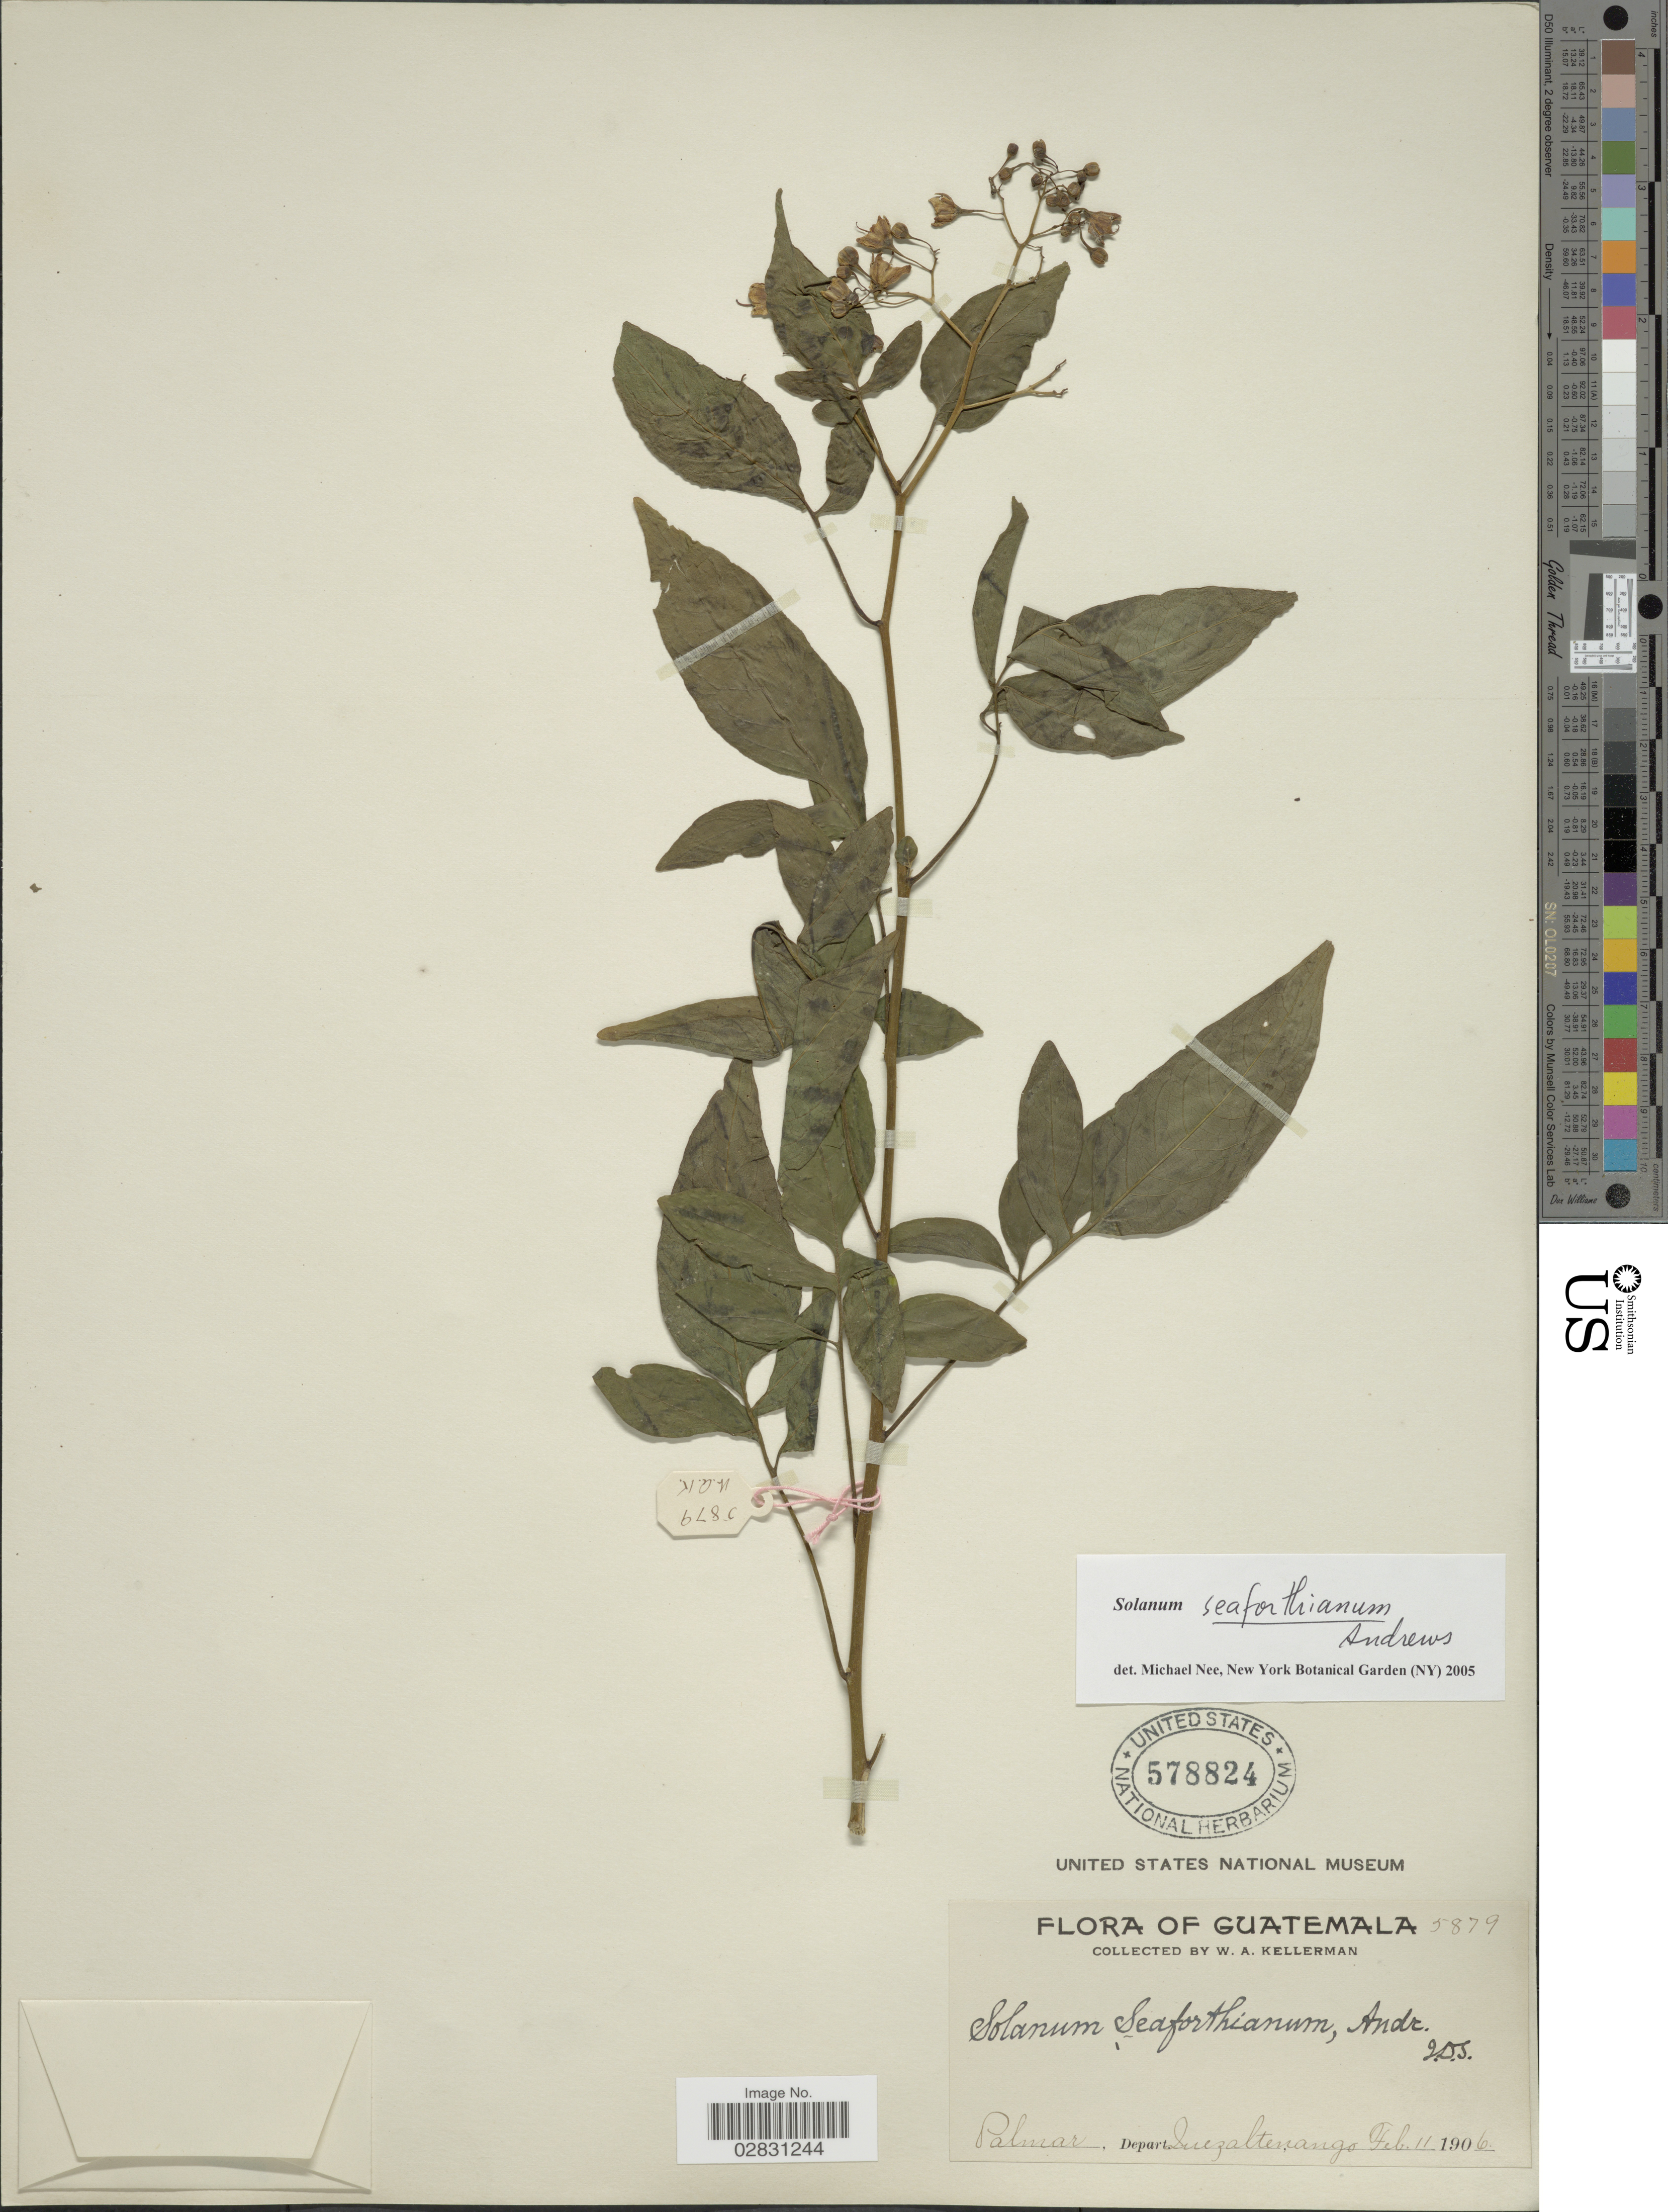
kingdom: Plantae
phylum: Tracheophyta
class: Magnoliopsida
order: Solanales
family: Solanaceae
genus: Solanum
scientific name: Solanum seaforthianum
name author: Andrews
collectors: W. Kellerman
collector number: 5879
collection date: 1906-02-11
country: Guatemala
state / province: Quetzaltenango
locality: Palmar, Depart. Quezaltenango.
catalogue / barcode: US 578824